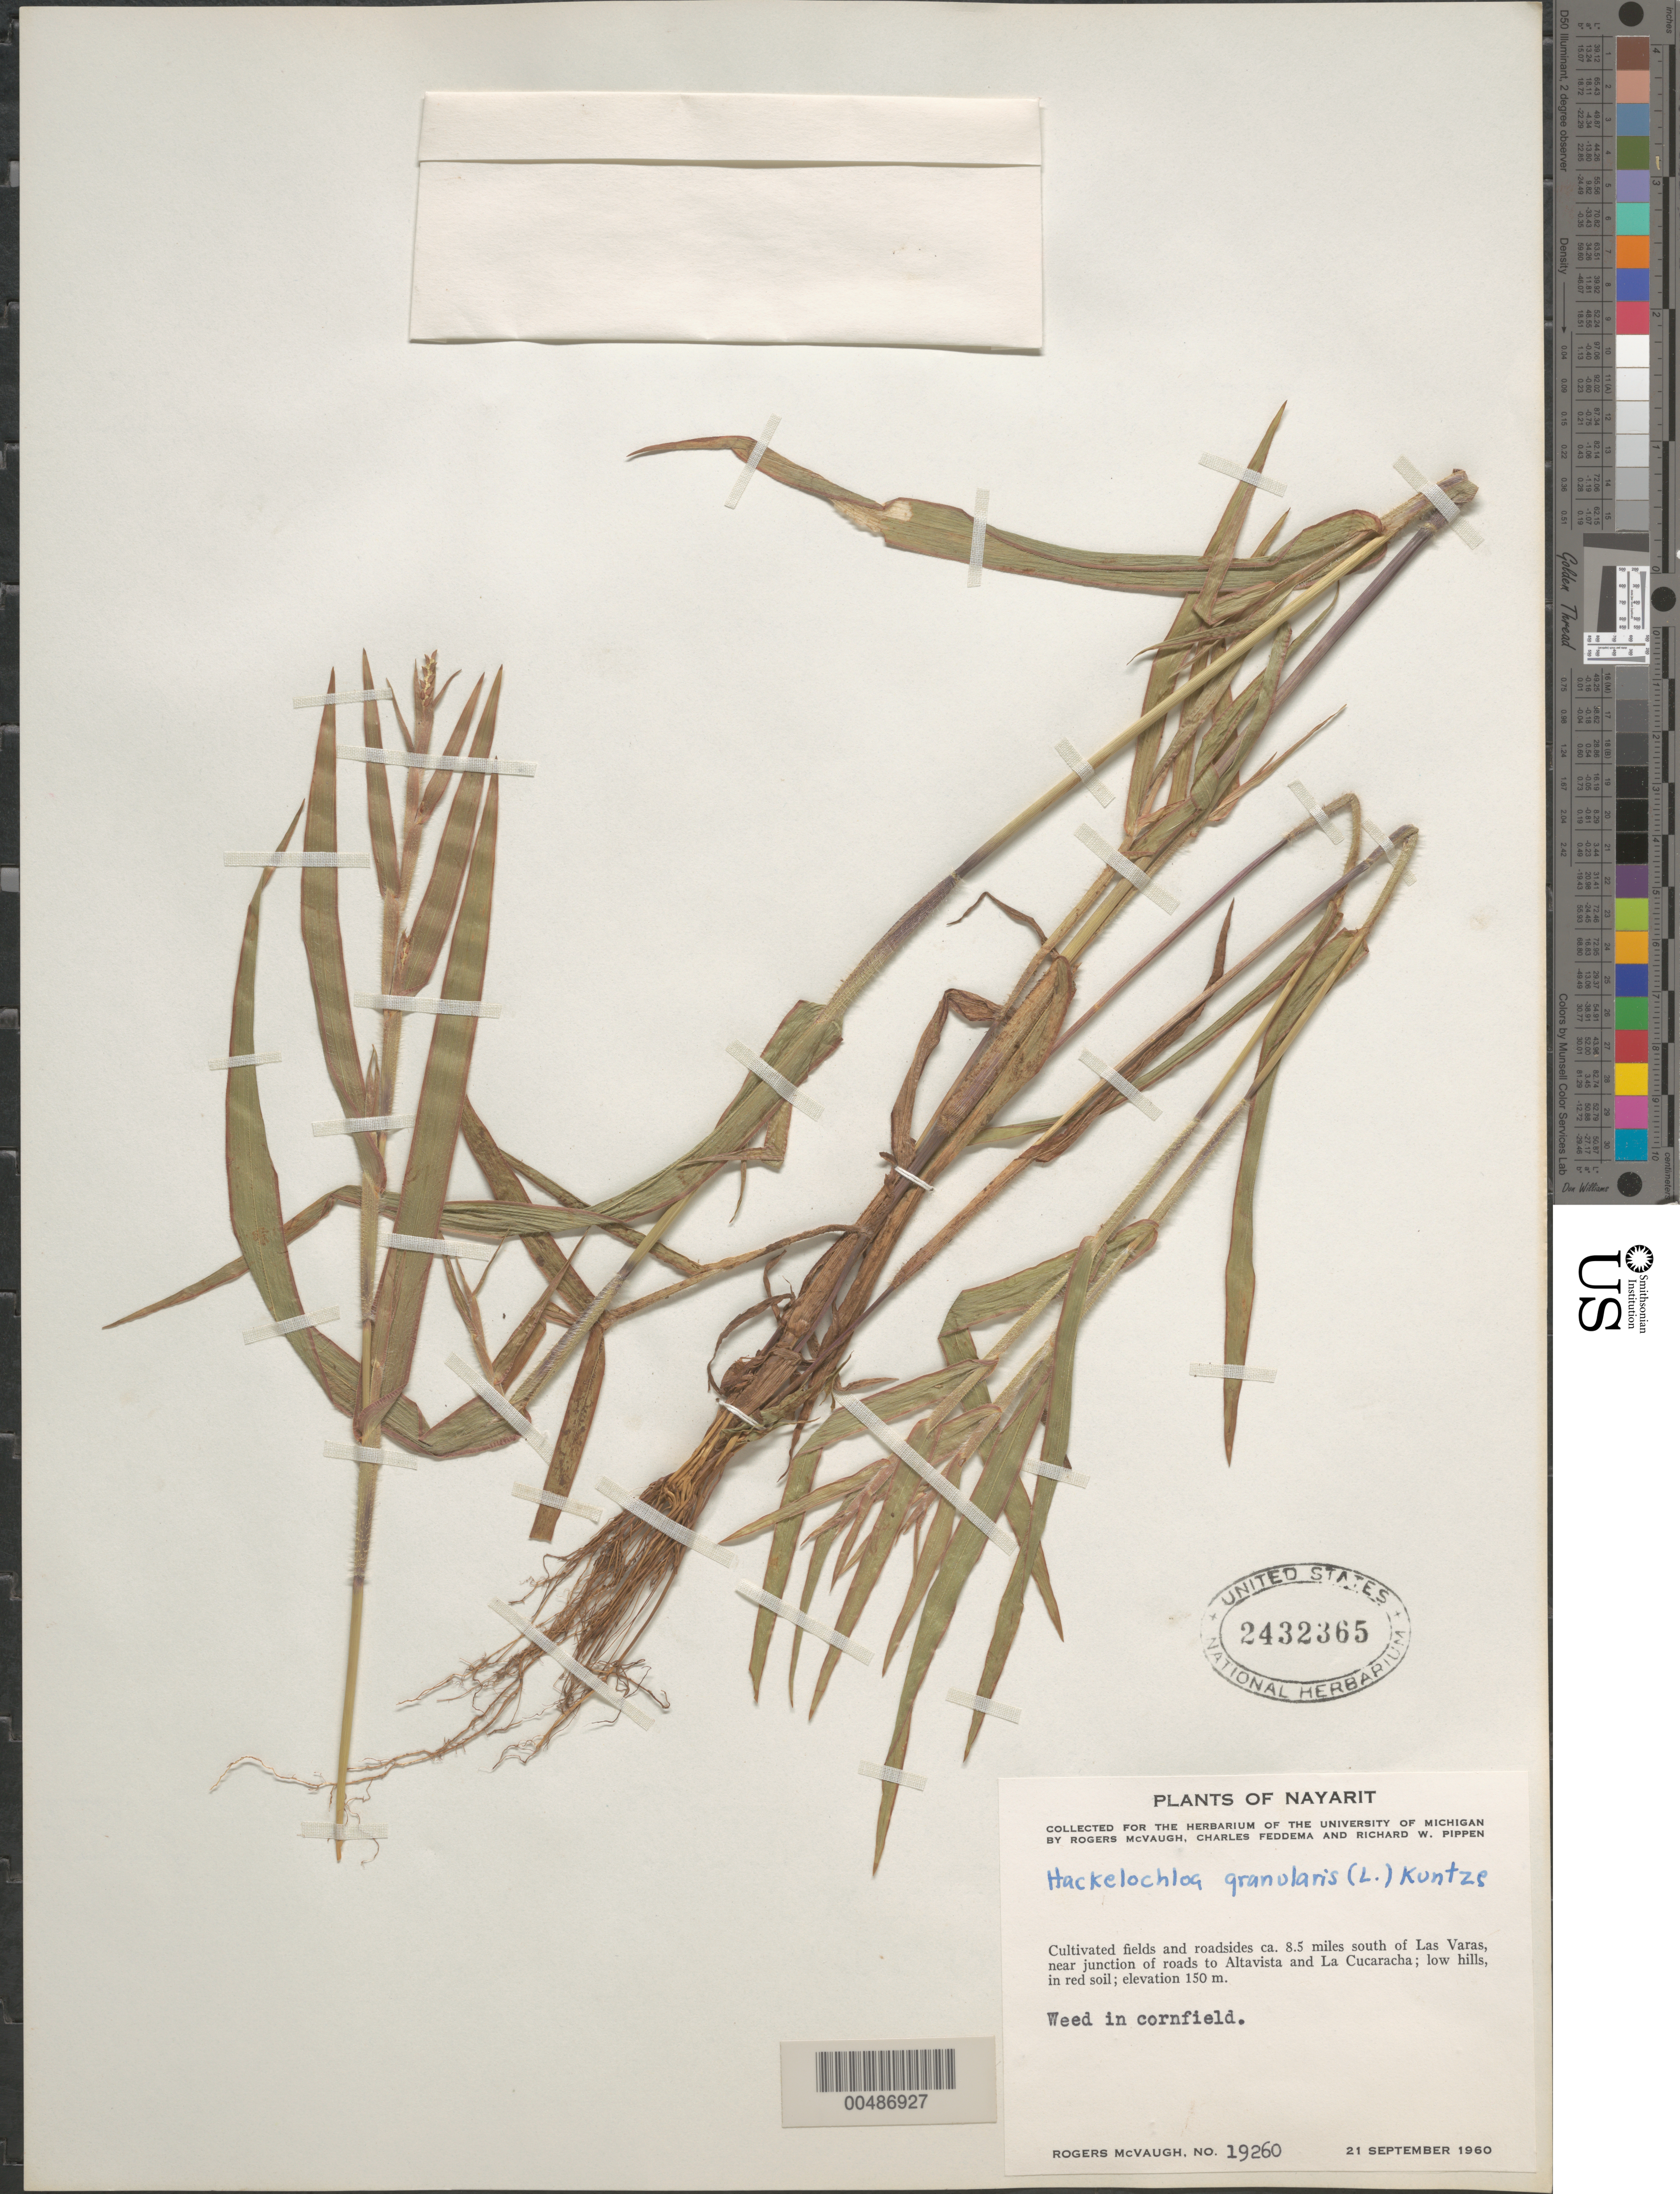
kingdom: Plantae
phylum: Tracheophyta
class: Liliopsida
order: Poales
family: Poaceae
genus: Hackelochloa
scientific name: Hackelochloa granularis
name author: (L.) Kuntze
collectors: R. McVaugh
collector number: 19260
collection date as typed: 21 Sep 1960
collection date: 1960-09-21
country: Mexico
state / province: Nayarit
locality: Ca. 8.5 mi S of Las Varas, near jct of rds to Altavista & La Cucaracha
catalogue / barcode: US 2432365